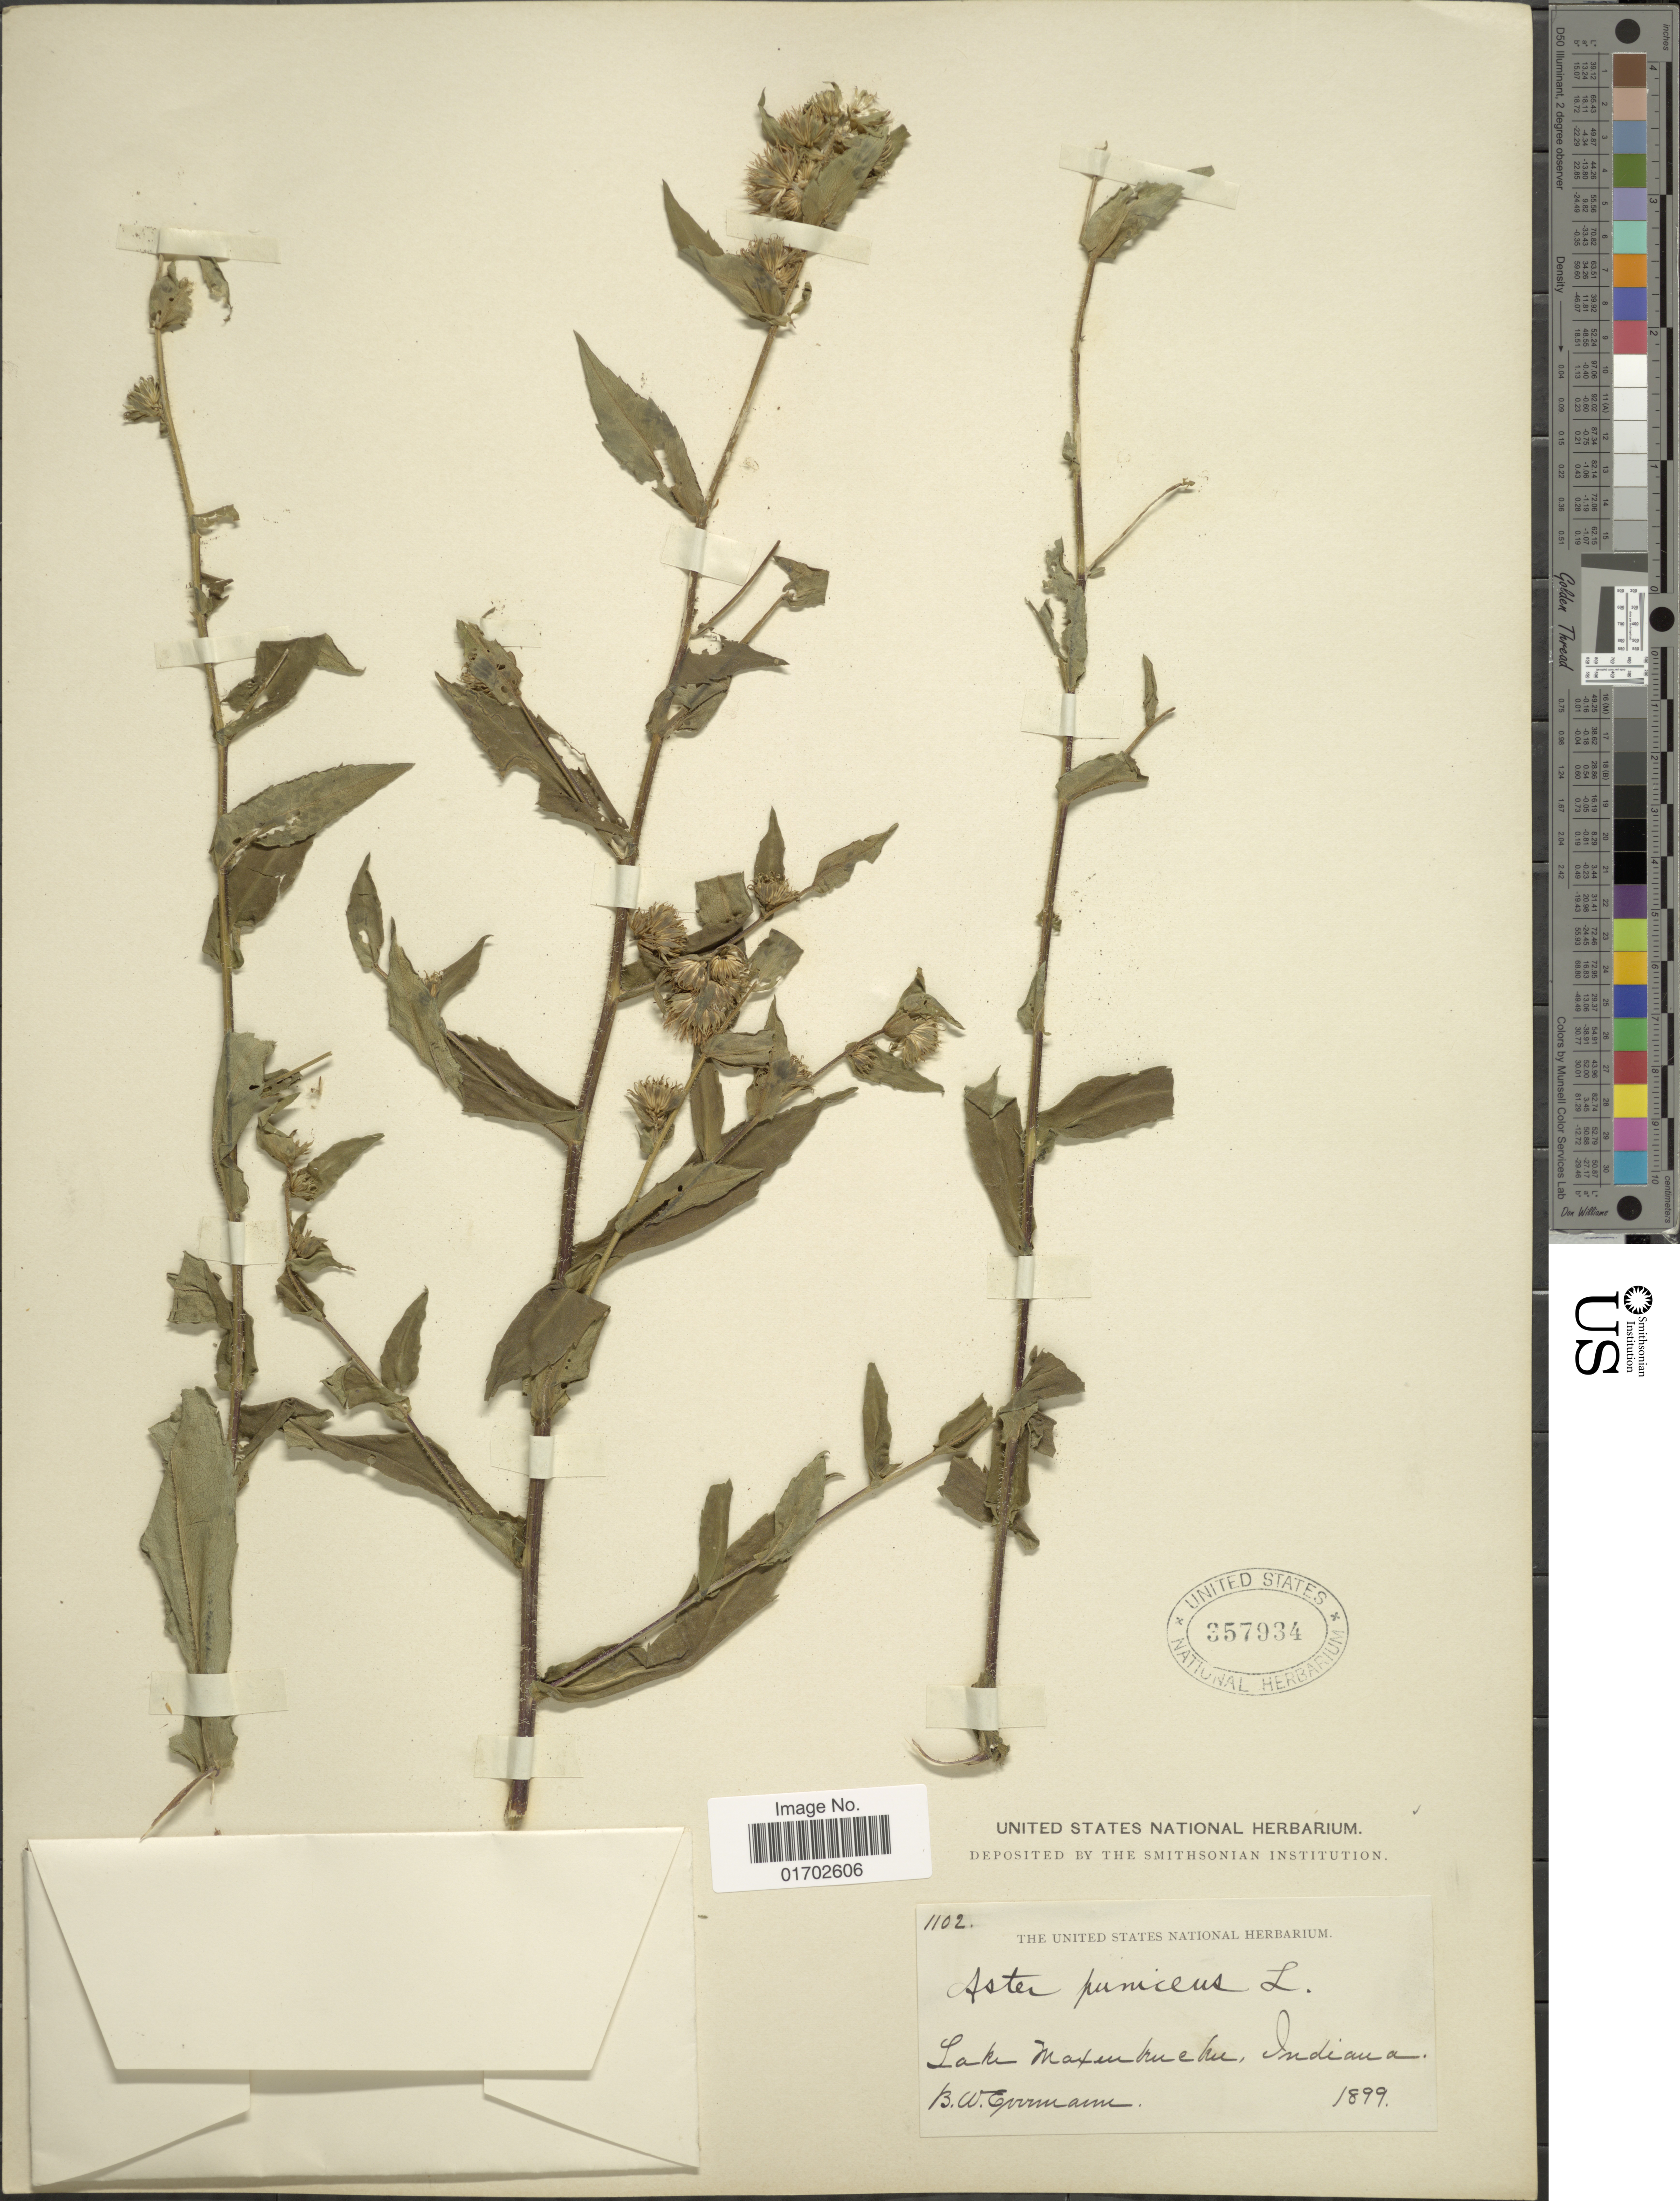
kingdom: Plantae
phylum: Tracheophyta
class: Magnoliopsida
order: Asterales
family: Asteraceae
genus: Symphyotrichum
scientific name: Symphyotrichum puniceum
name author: (L.) Á. Löve & D. Löve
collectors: B. W. Evermann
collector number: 1102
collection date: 1899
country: United States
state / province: Indiana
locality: Lake Maxentruchu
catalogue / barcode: US 357934